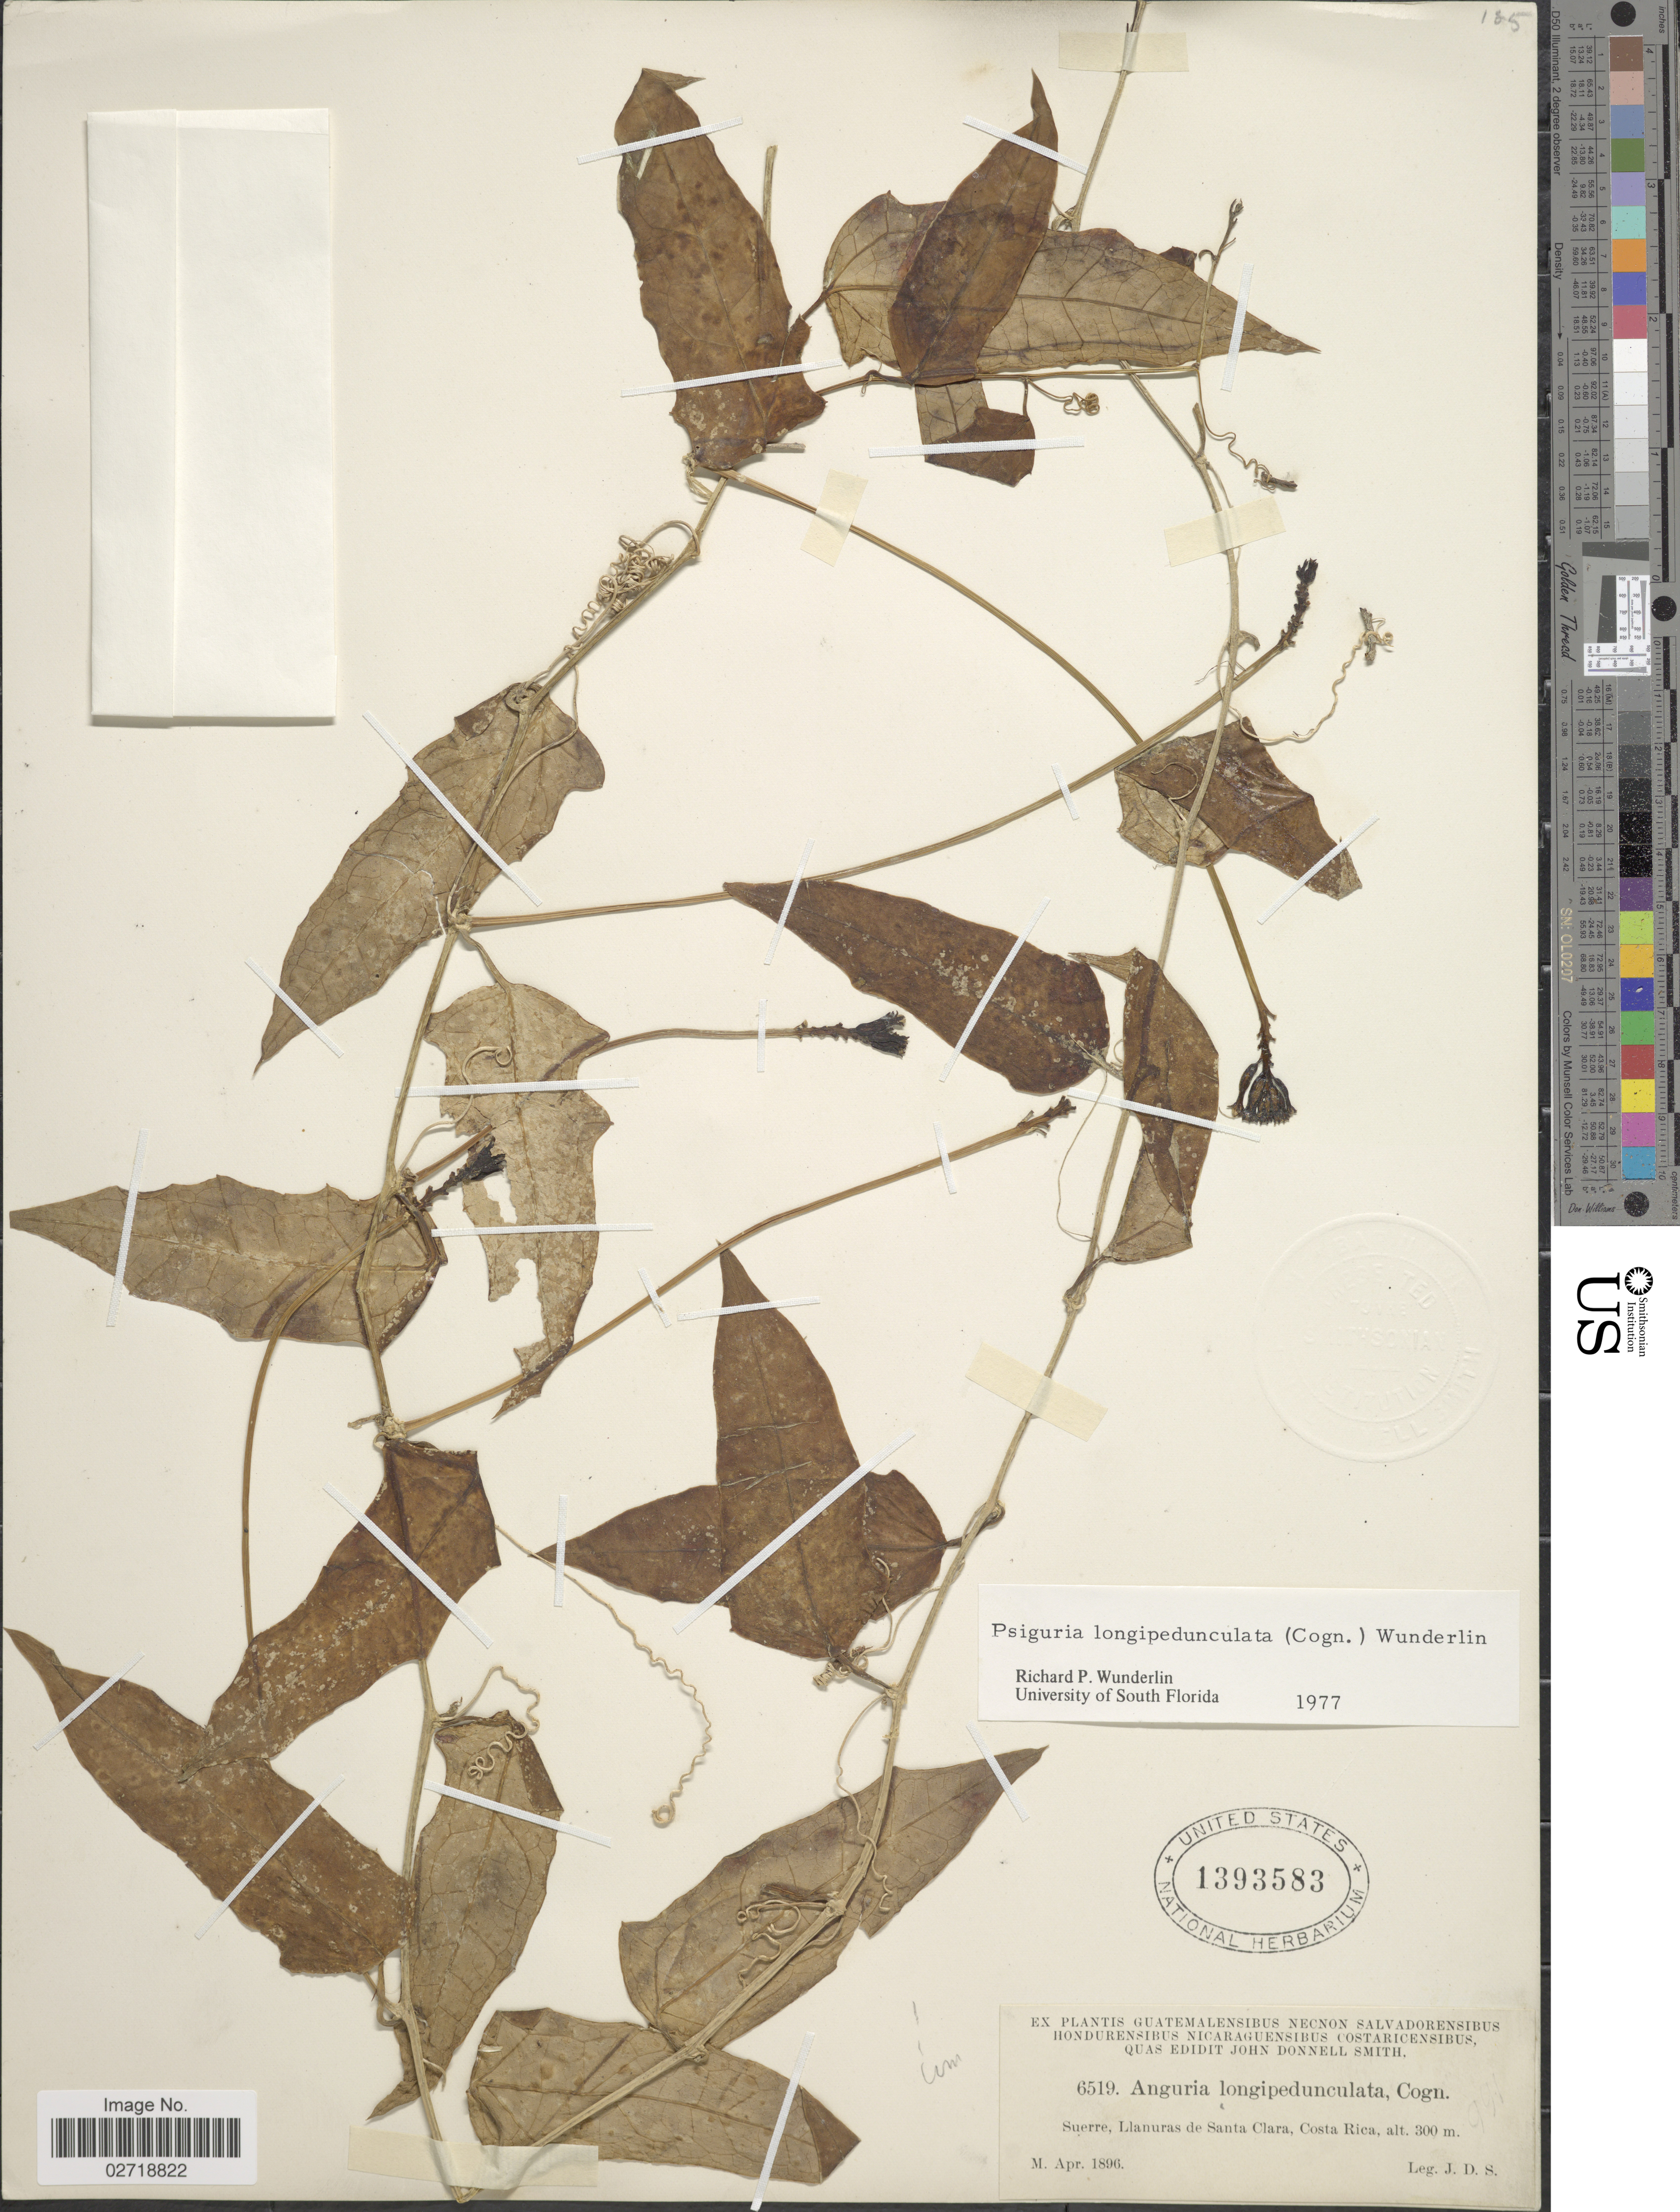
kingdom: Plantae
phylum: Tracheophyta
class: Magnoliopsida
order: Cucurbitales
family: Cucurbitaceae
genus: Psiguria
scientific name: Psiguria longipedunculata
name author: (Cogn.) Wunderlin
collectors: J. Donnell Smith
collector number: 6519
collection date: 1896-04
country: Costa Rica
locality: Suerre, Llanuras de Santa Clara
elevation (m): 300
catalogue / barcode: US 1393583